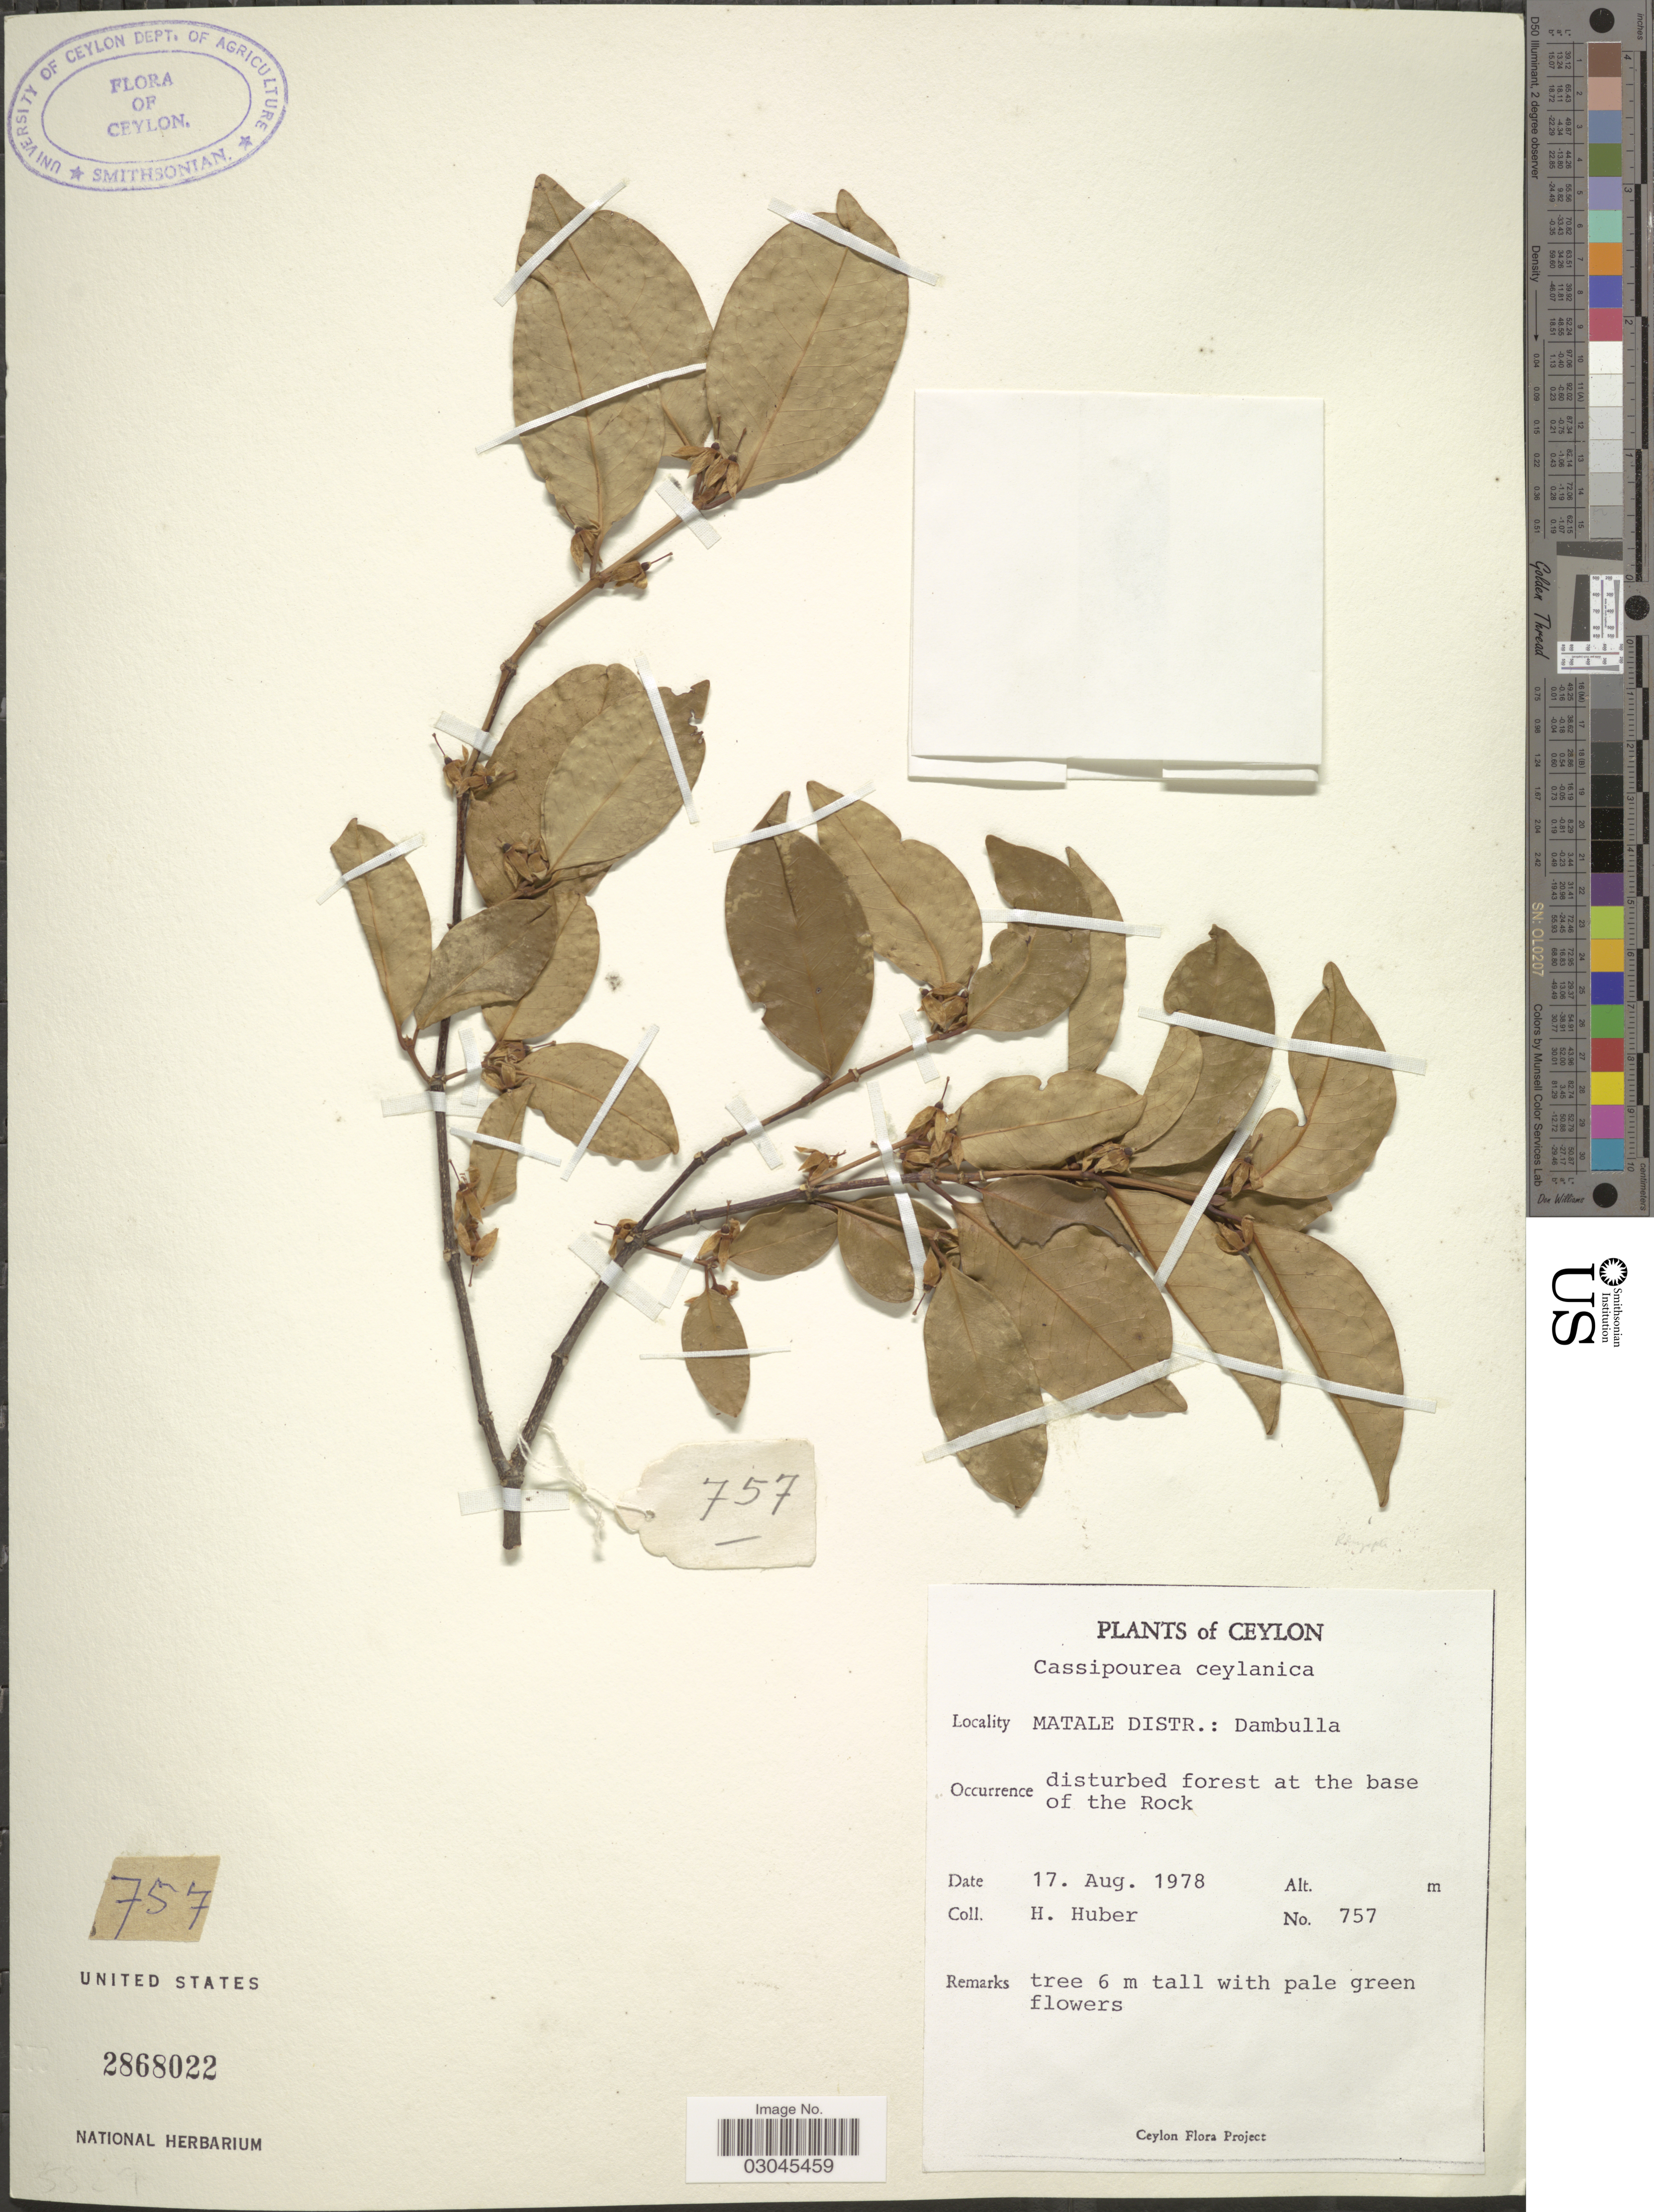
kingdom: Plantae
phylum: Tracheophyta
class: Magnoliopsida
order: Malpighiales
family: Rhizophoraceae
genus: Cassipourea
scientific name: Cassipourea ceylanica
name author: (Gardner) Alston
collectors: H. Huber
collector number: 757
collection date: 1978-08-17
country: Sri Lanka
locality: Ceylon. Matale Distr.: Dambulla.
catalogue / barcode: US 2868022